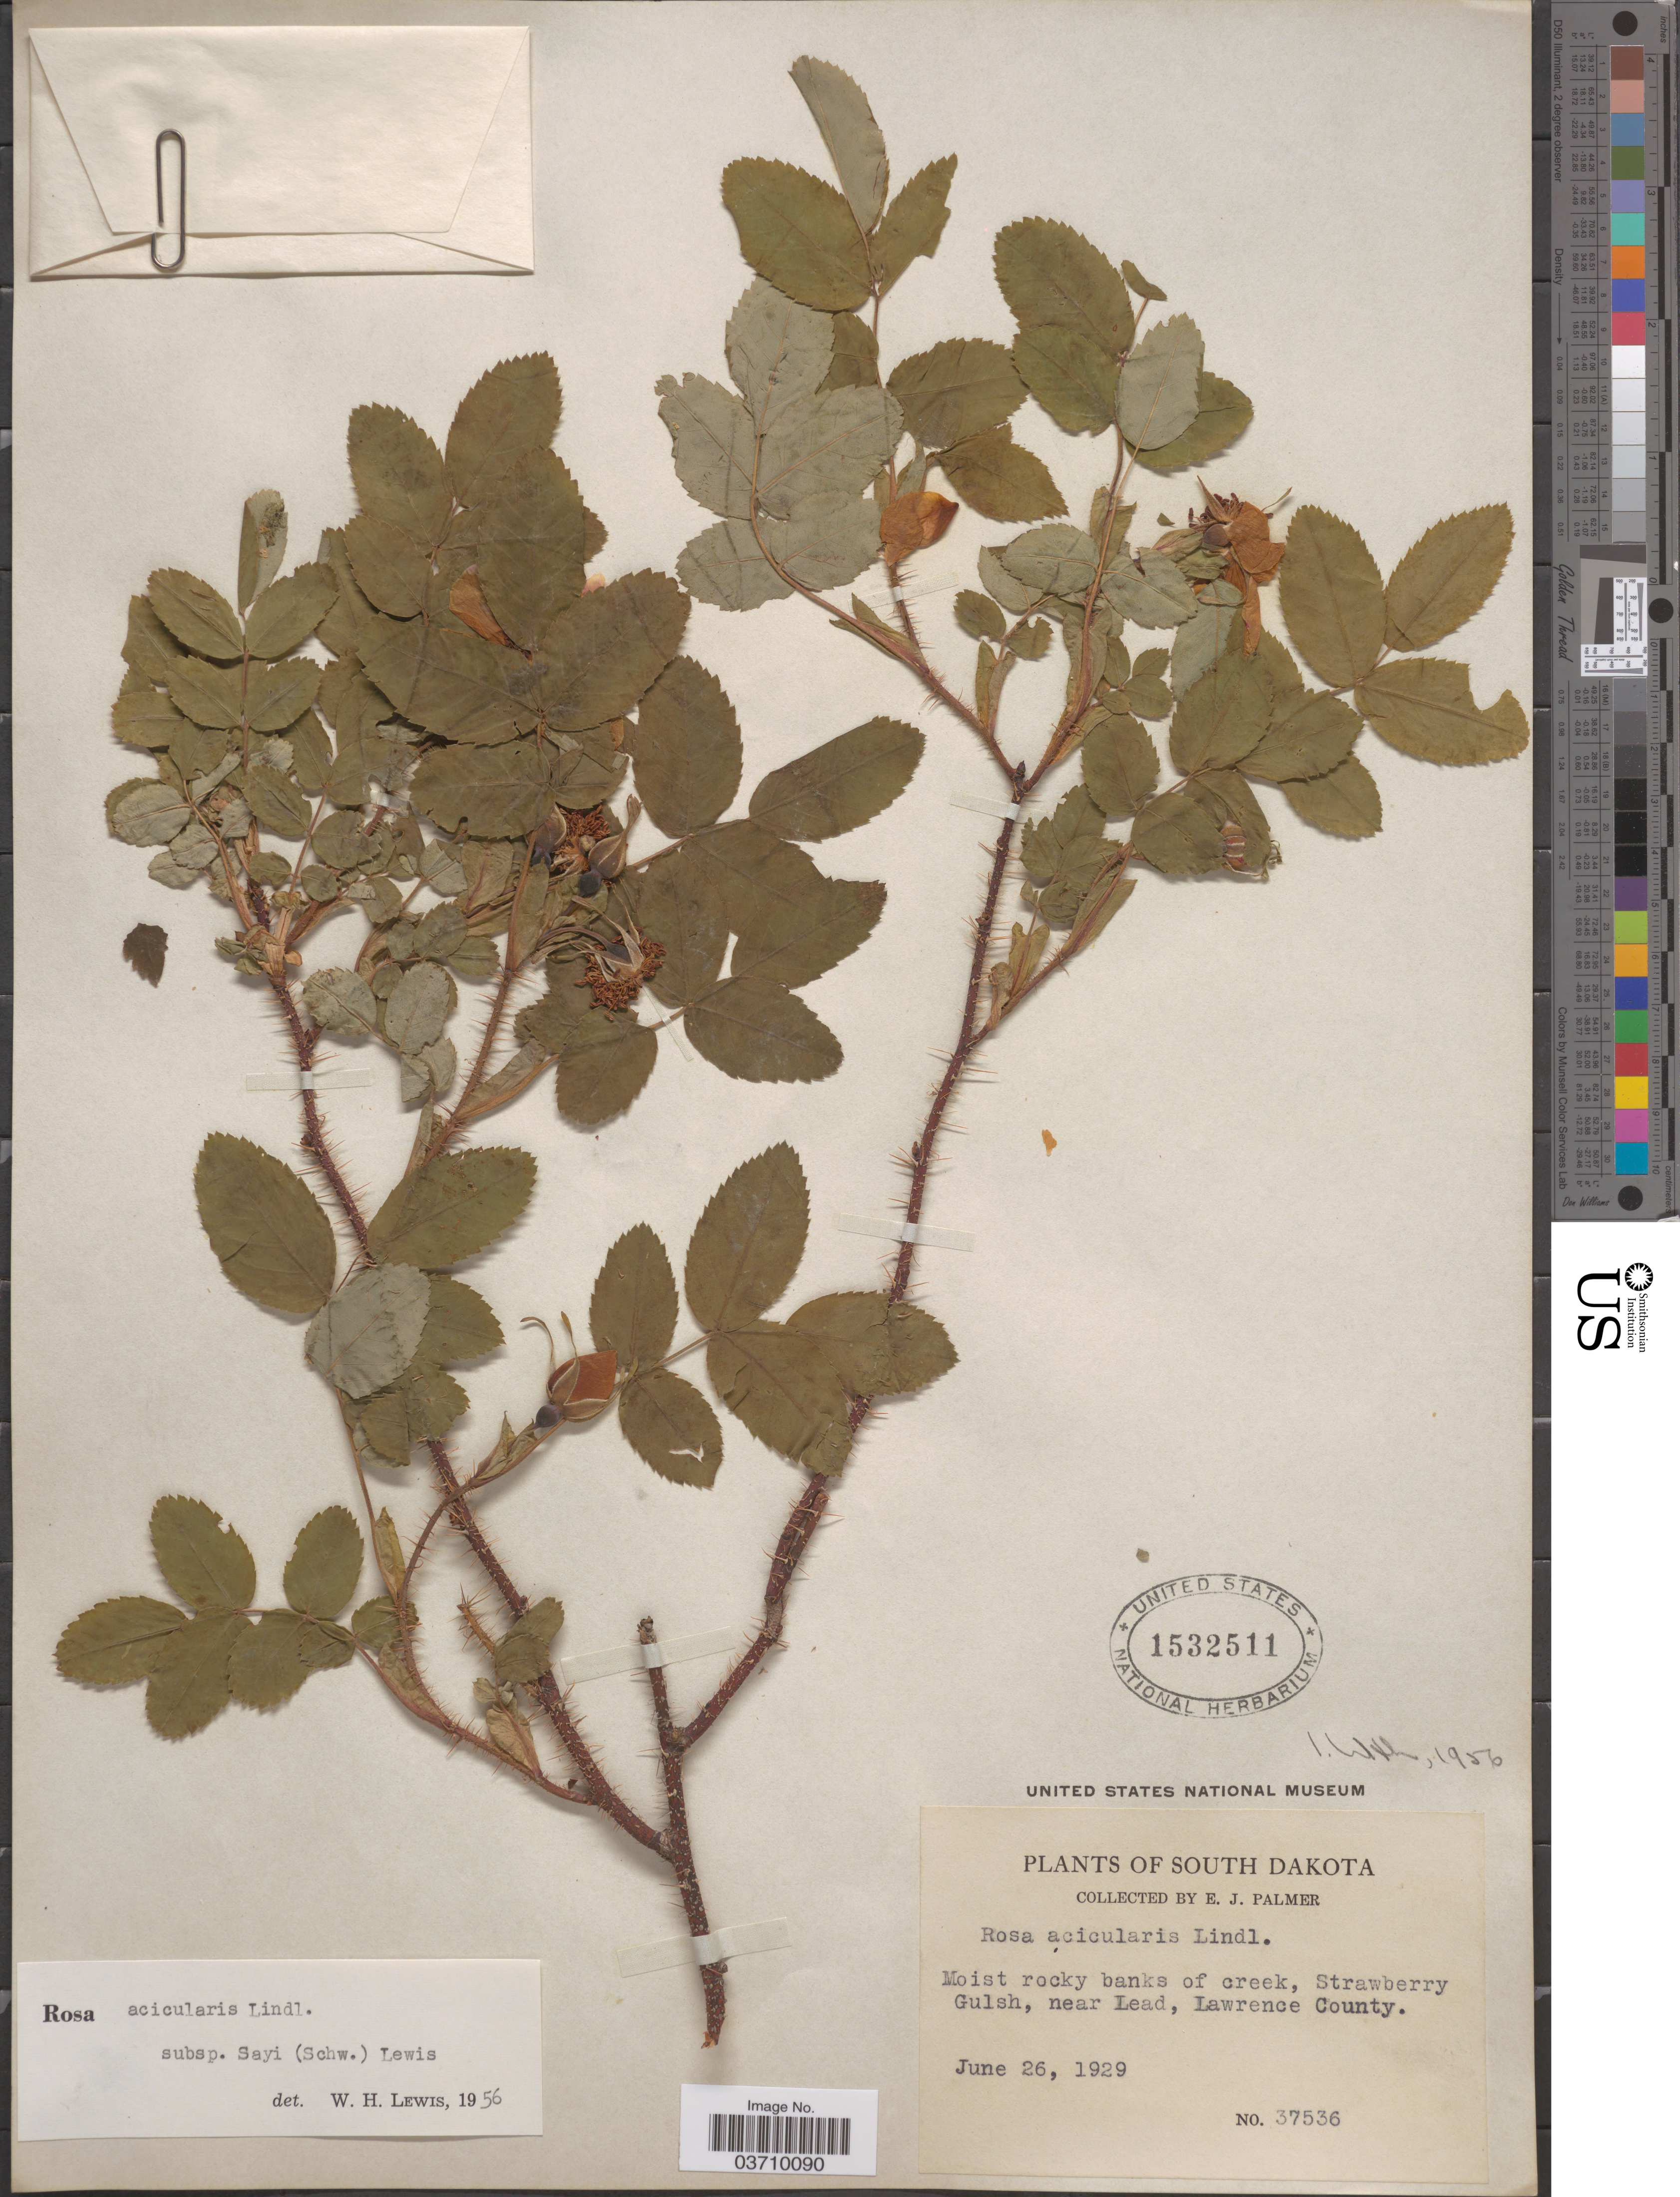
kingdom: Plantae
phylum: Tracheophyta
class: Magnoliopsida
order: Rosales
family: Rosaceae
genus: Rosa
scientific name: Rosa acicularis var. sayi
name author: (Schwein.) Rehder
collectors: E. J. Palmer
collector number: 37536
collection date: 1929-06-26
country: United States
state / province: South Dakota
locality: Strawberry Gulsh, near Lead, Lawrence County.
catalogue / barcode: US 1532511